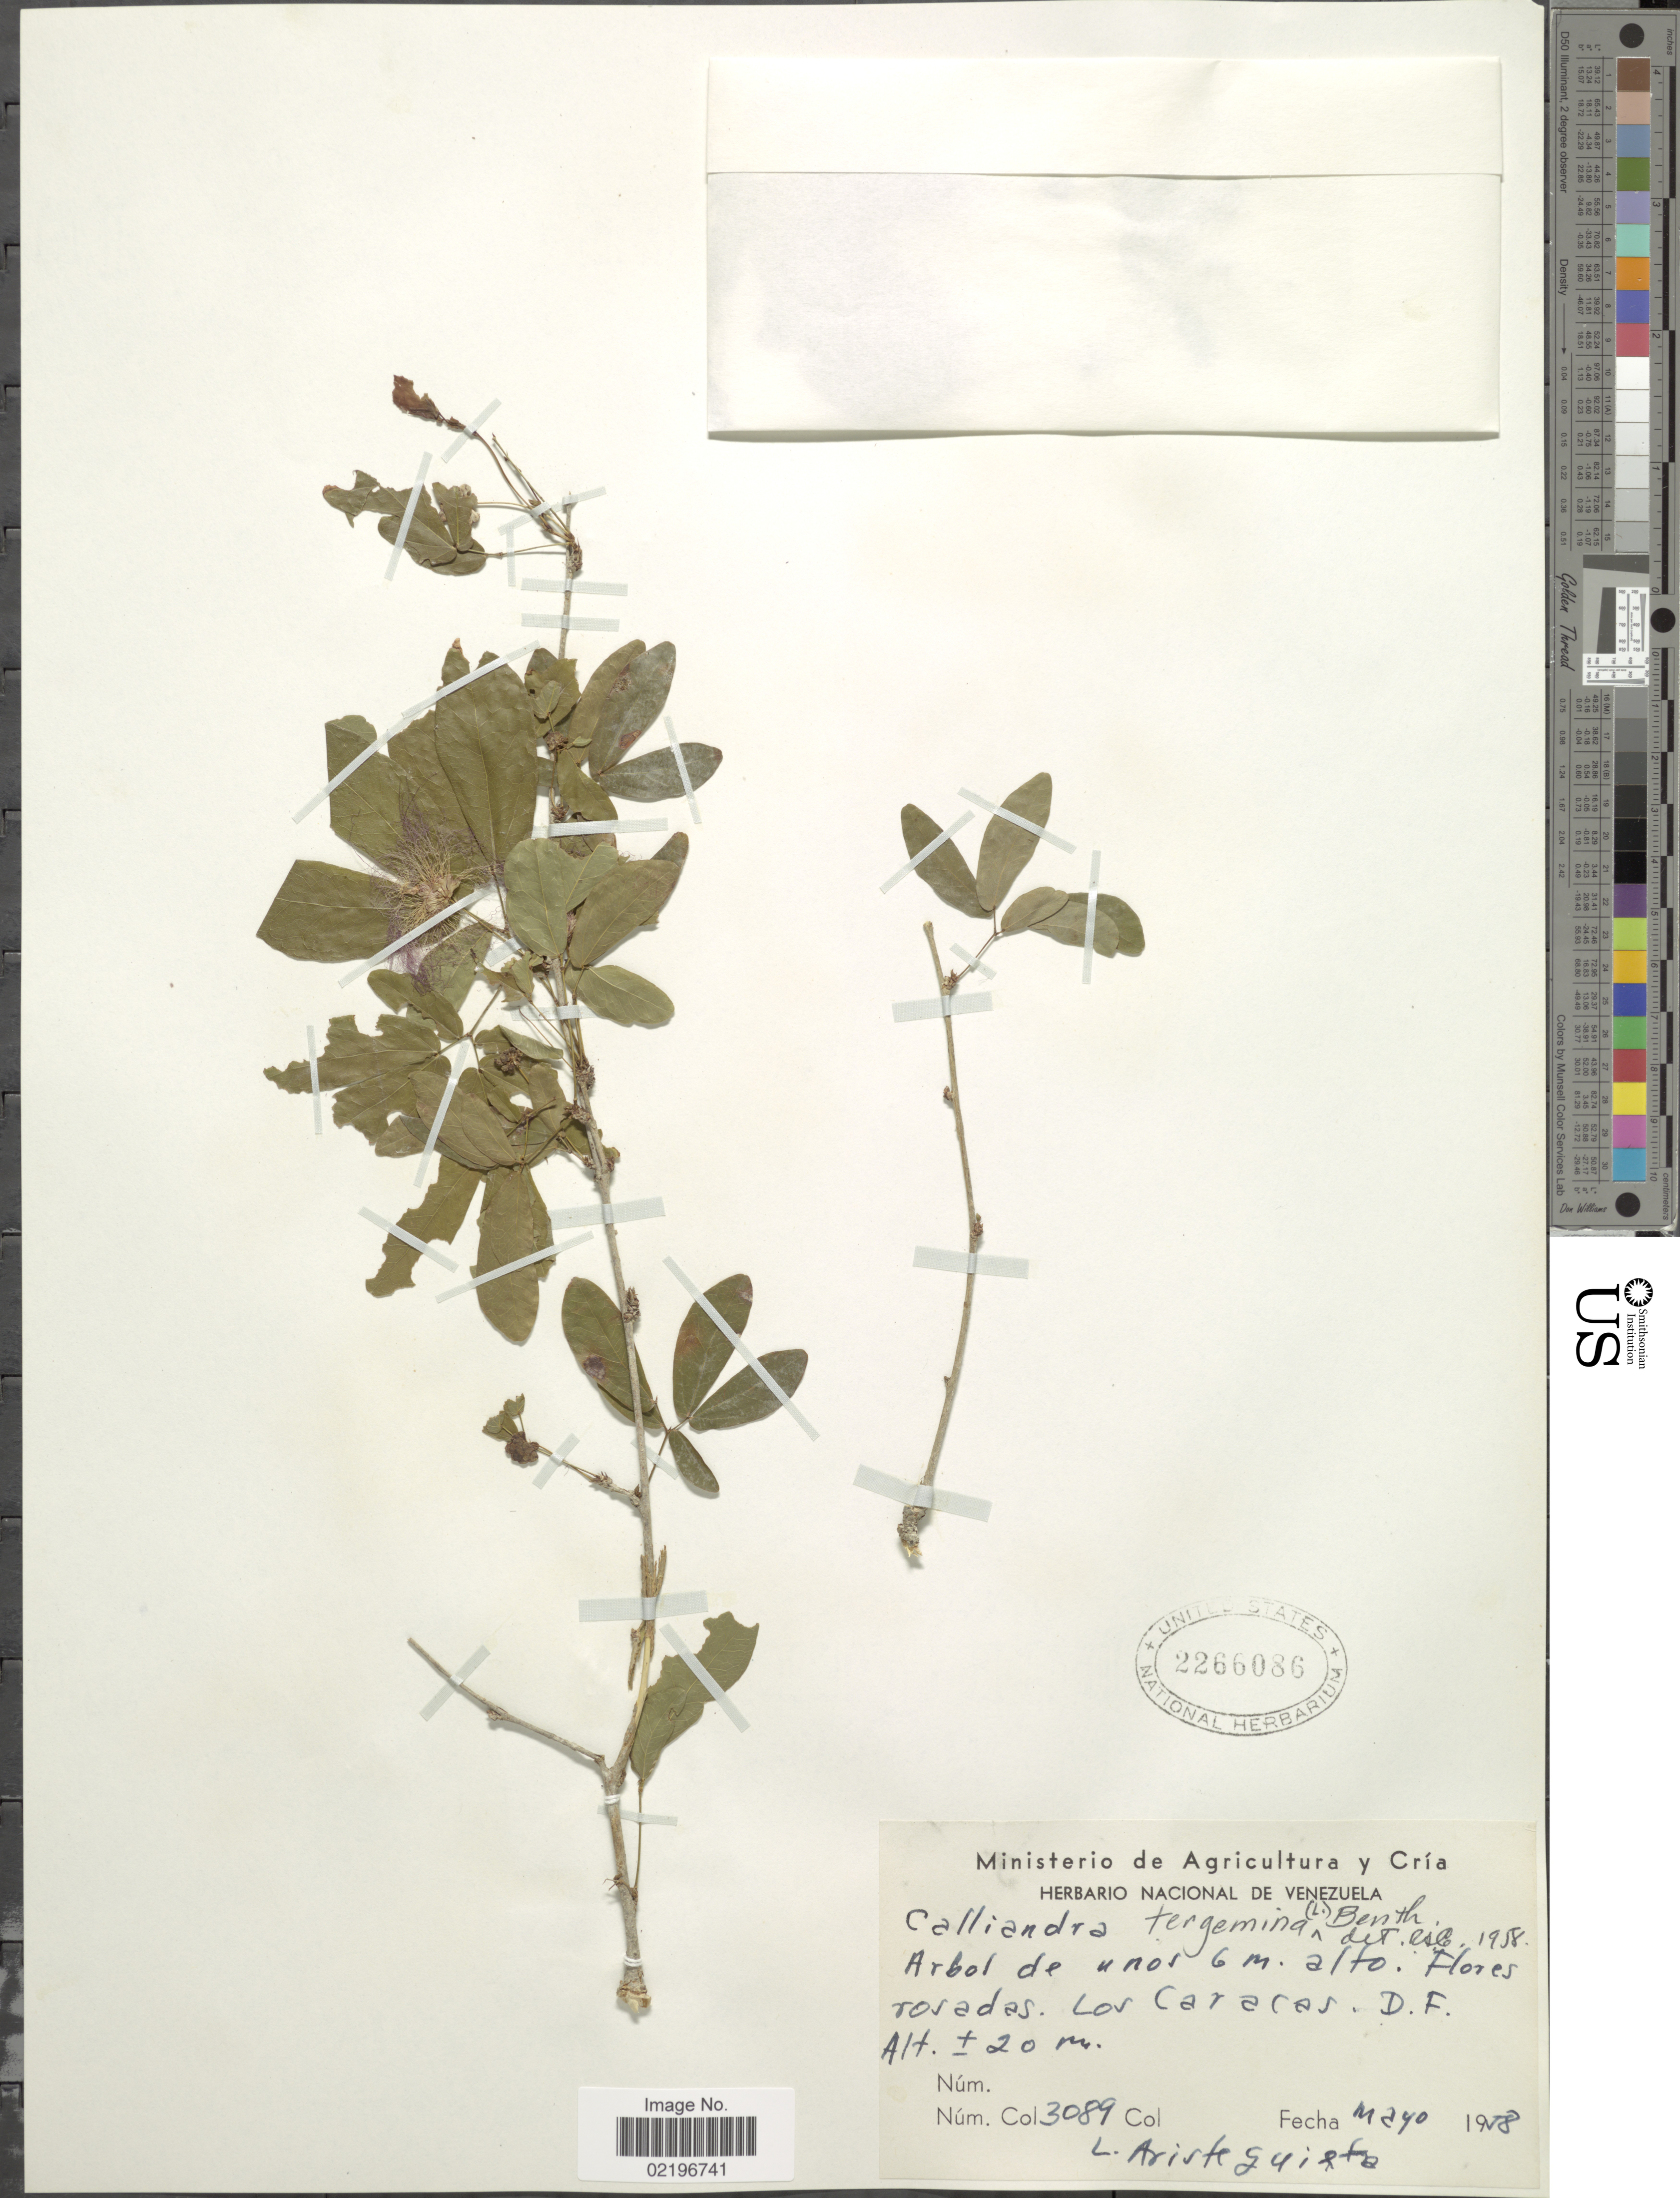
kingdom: Plantae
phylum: Tracheophyta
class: Magnoliopsida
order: Fabales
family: Fabaceae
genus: Calliandra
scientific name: Calliandra tergemina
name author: (L.) Benth.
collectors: L. Aristeguieta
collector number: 3089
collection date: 1958-05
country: Venezuela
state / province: Distrito Federal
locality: Los Caracas. D. F.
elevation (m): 20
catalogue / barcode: US 2266086